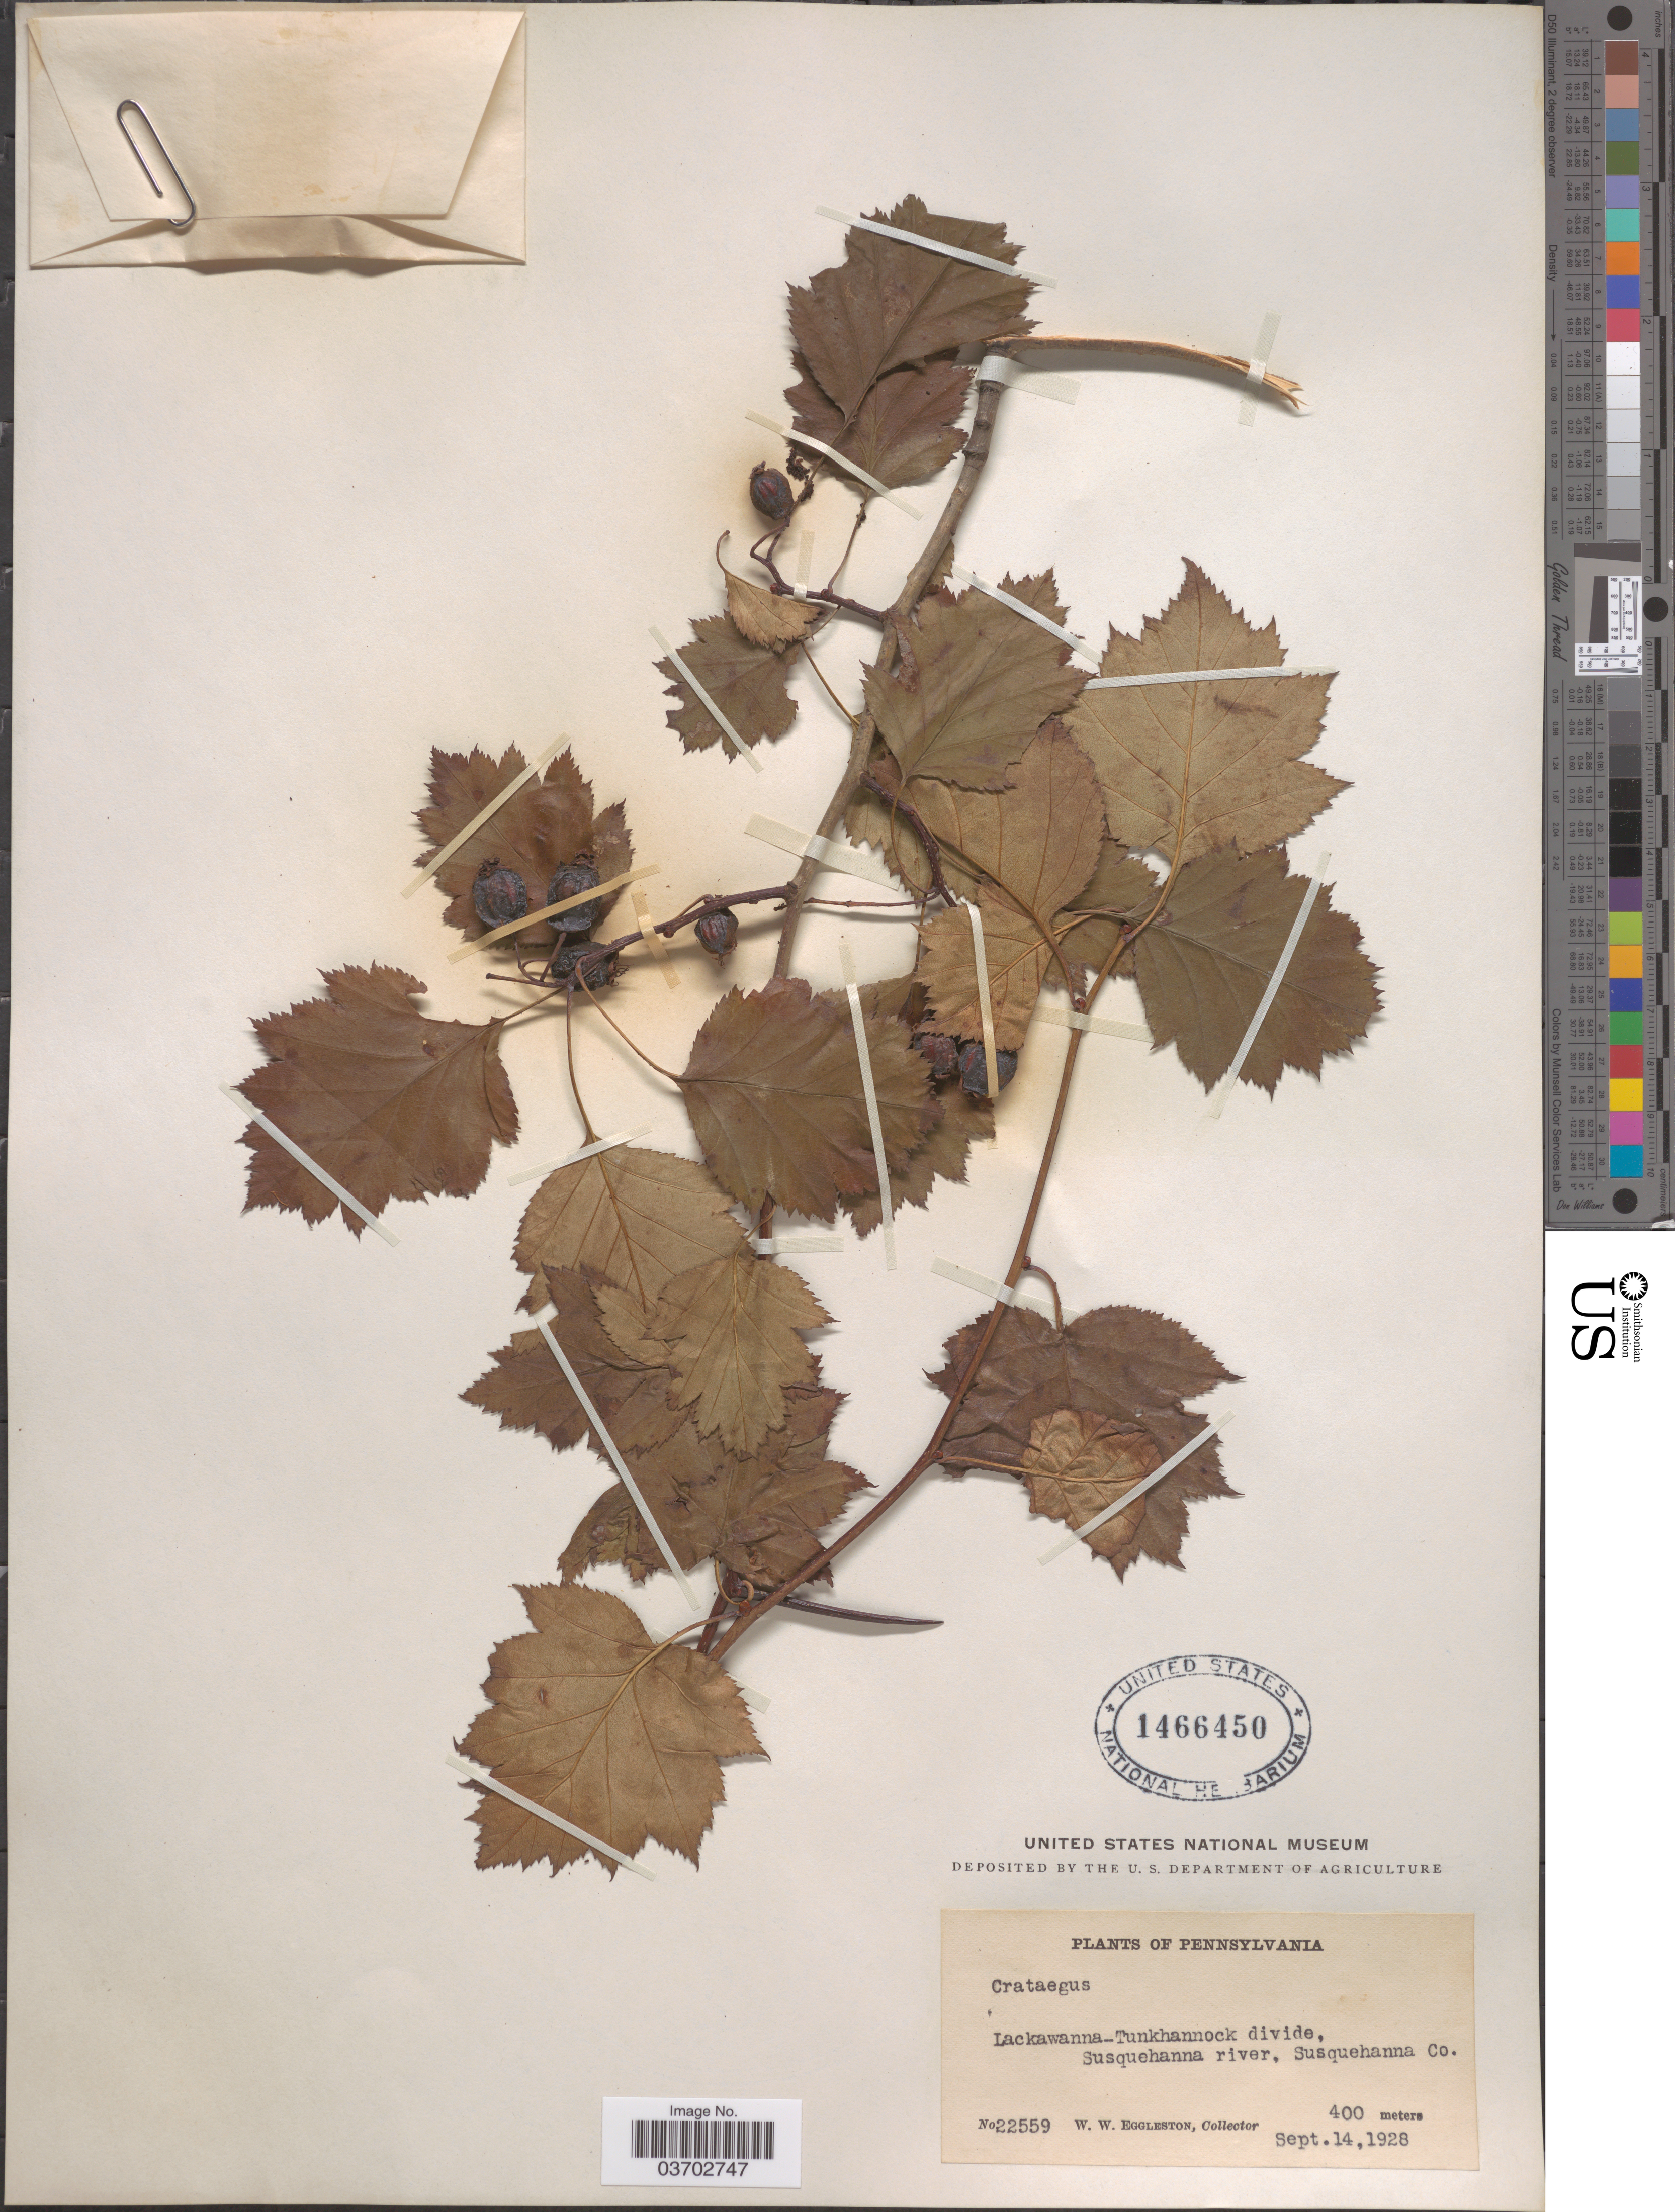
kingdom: Plantae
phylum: Tracheophyta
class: Magnoliopsida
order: Rosales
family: Rosaceae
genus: Crataegus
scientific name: Crataegus sp.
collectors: W. W. Eggleston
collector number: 22559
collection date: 1928-09-14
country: United States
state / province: Pennsylvania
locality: Lackawanna-Tunkhannock divide, Suquehanna river, Susquehanna Co.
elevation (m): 400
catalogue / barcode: US 1466450